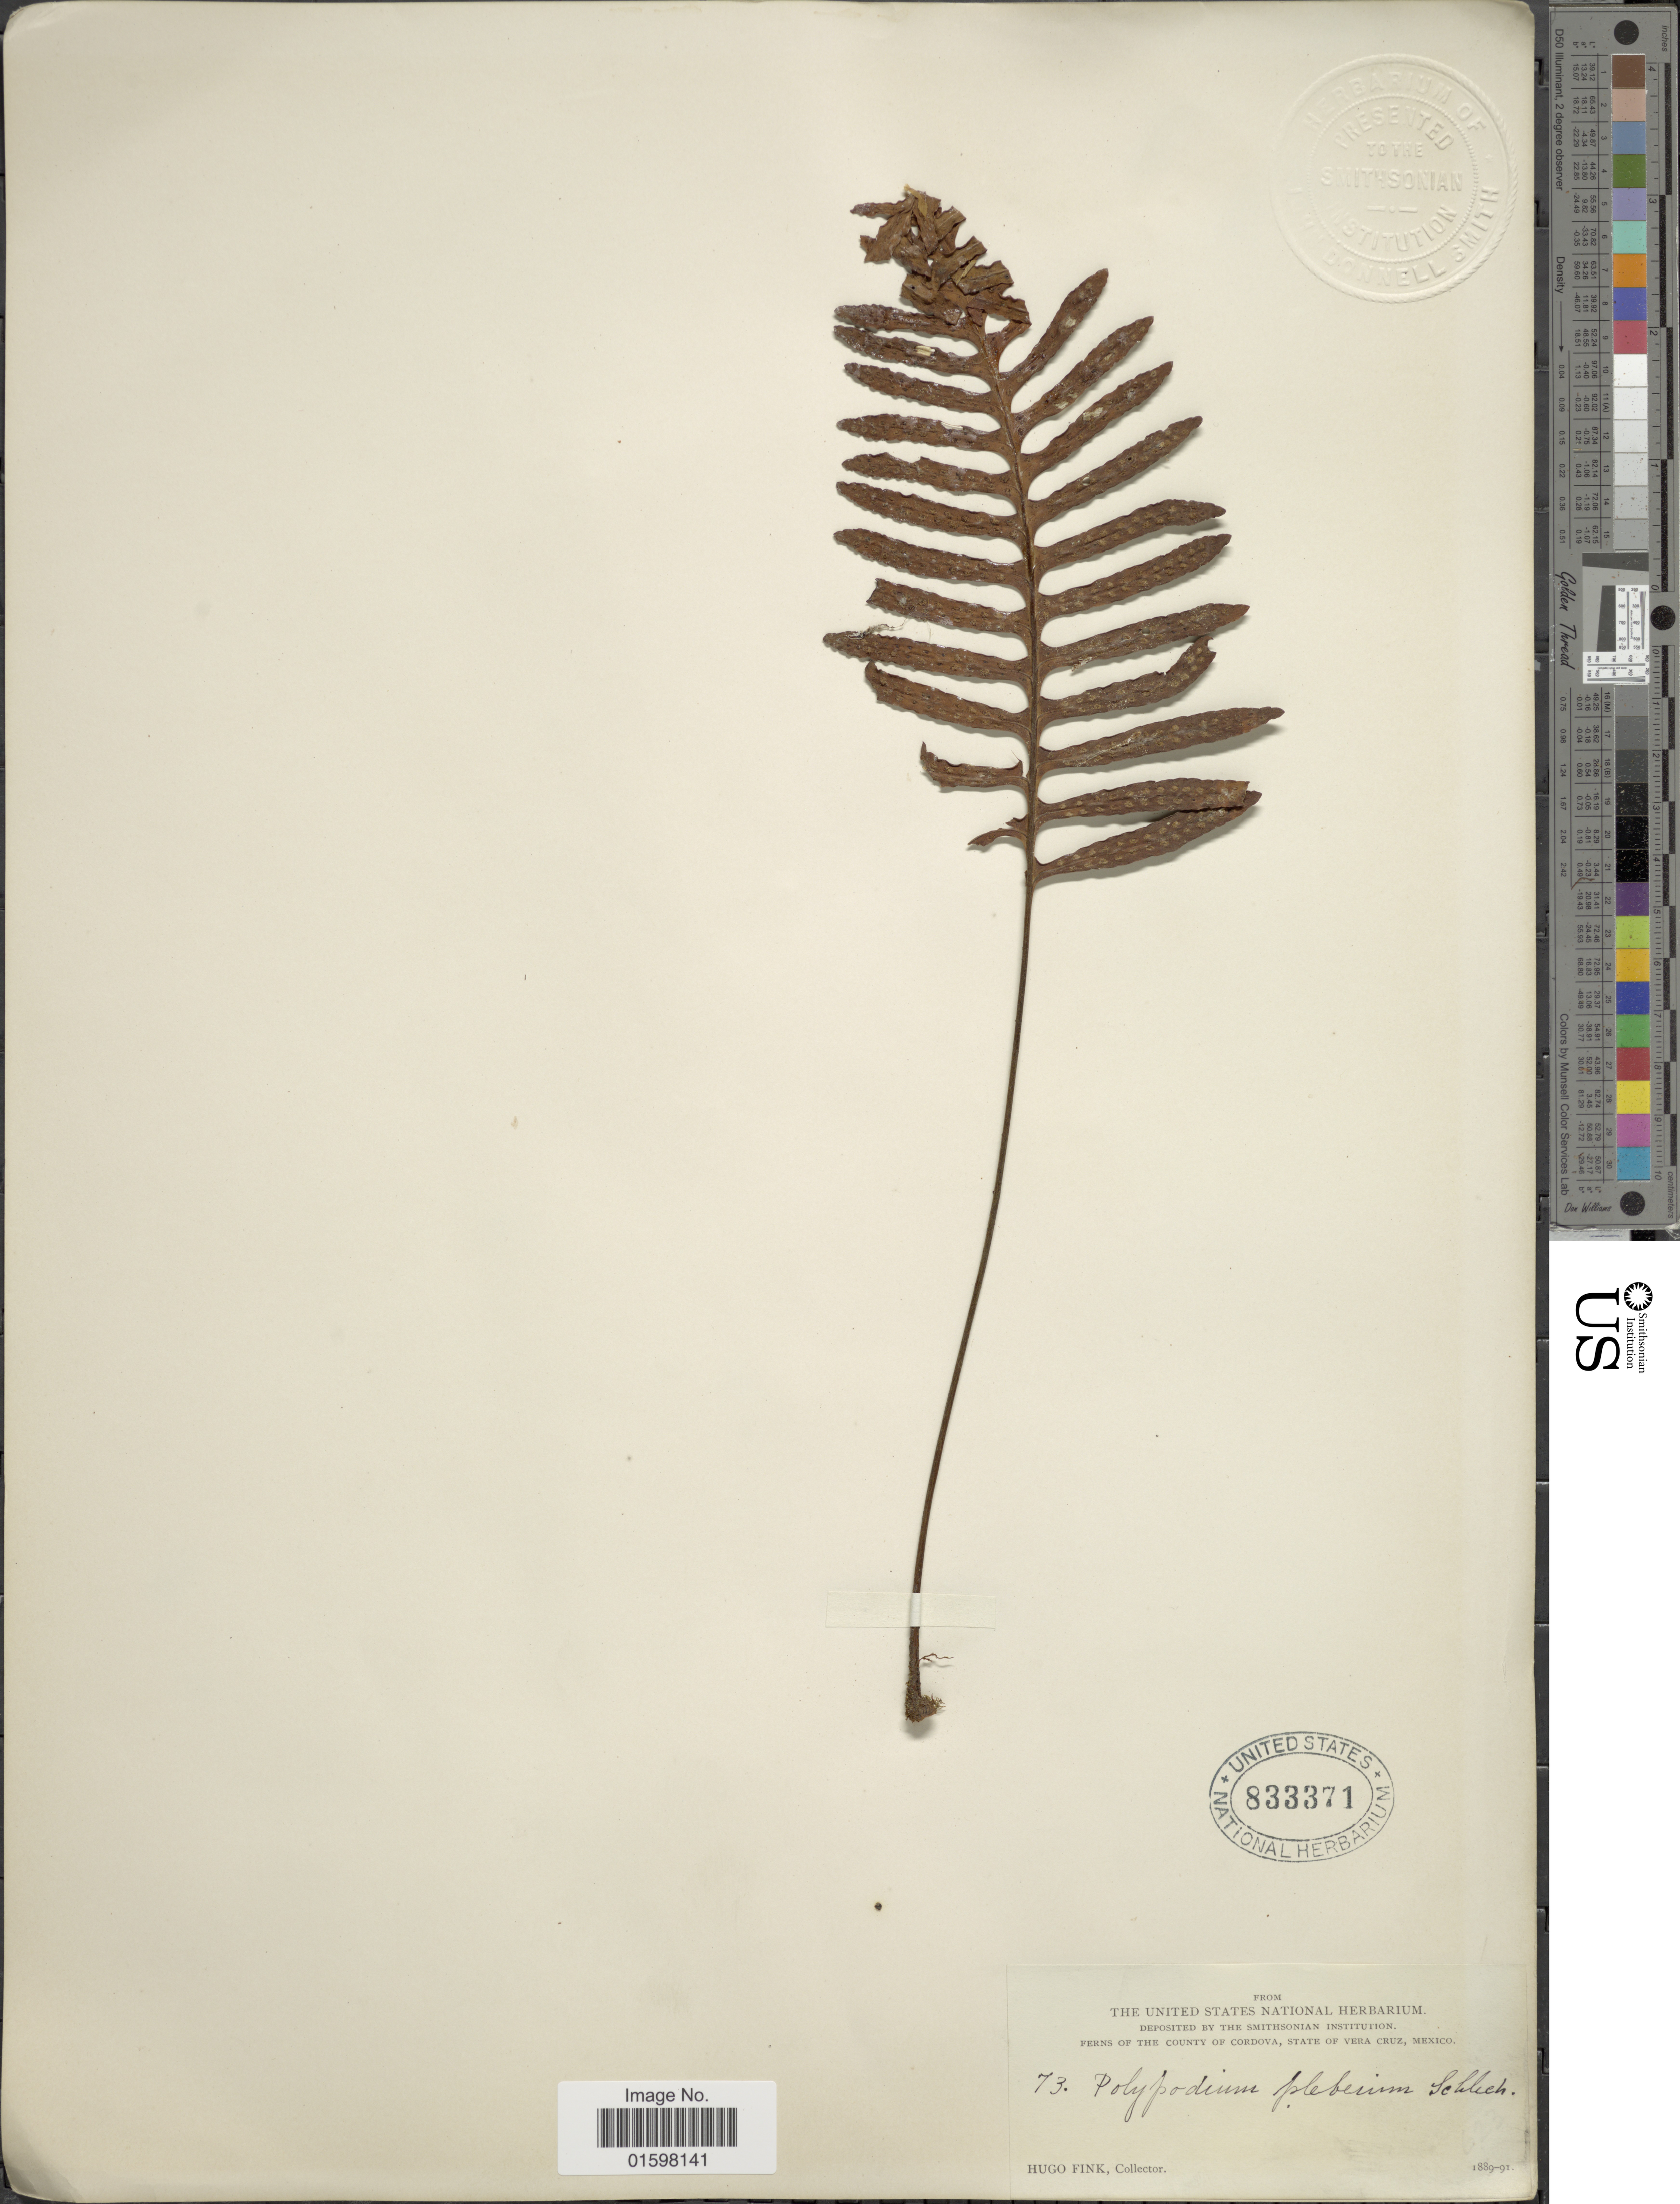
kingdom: Plantae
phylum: Tracheophyta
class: Polypodiopsida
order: Polypodiales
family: Polypodiaceae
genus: Pleopeltis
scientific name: Pleopeltis plebeia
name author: (Schltdl. ex Cham.) A.R. Sm. & Tejero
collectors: H. Fink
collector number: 73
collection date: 1889/1891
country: Mexico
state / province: Veracruz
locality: County of Cordova, State of Vera Cruz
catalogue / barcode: US 833371